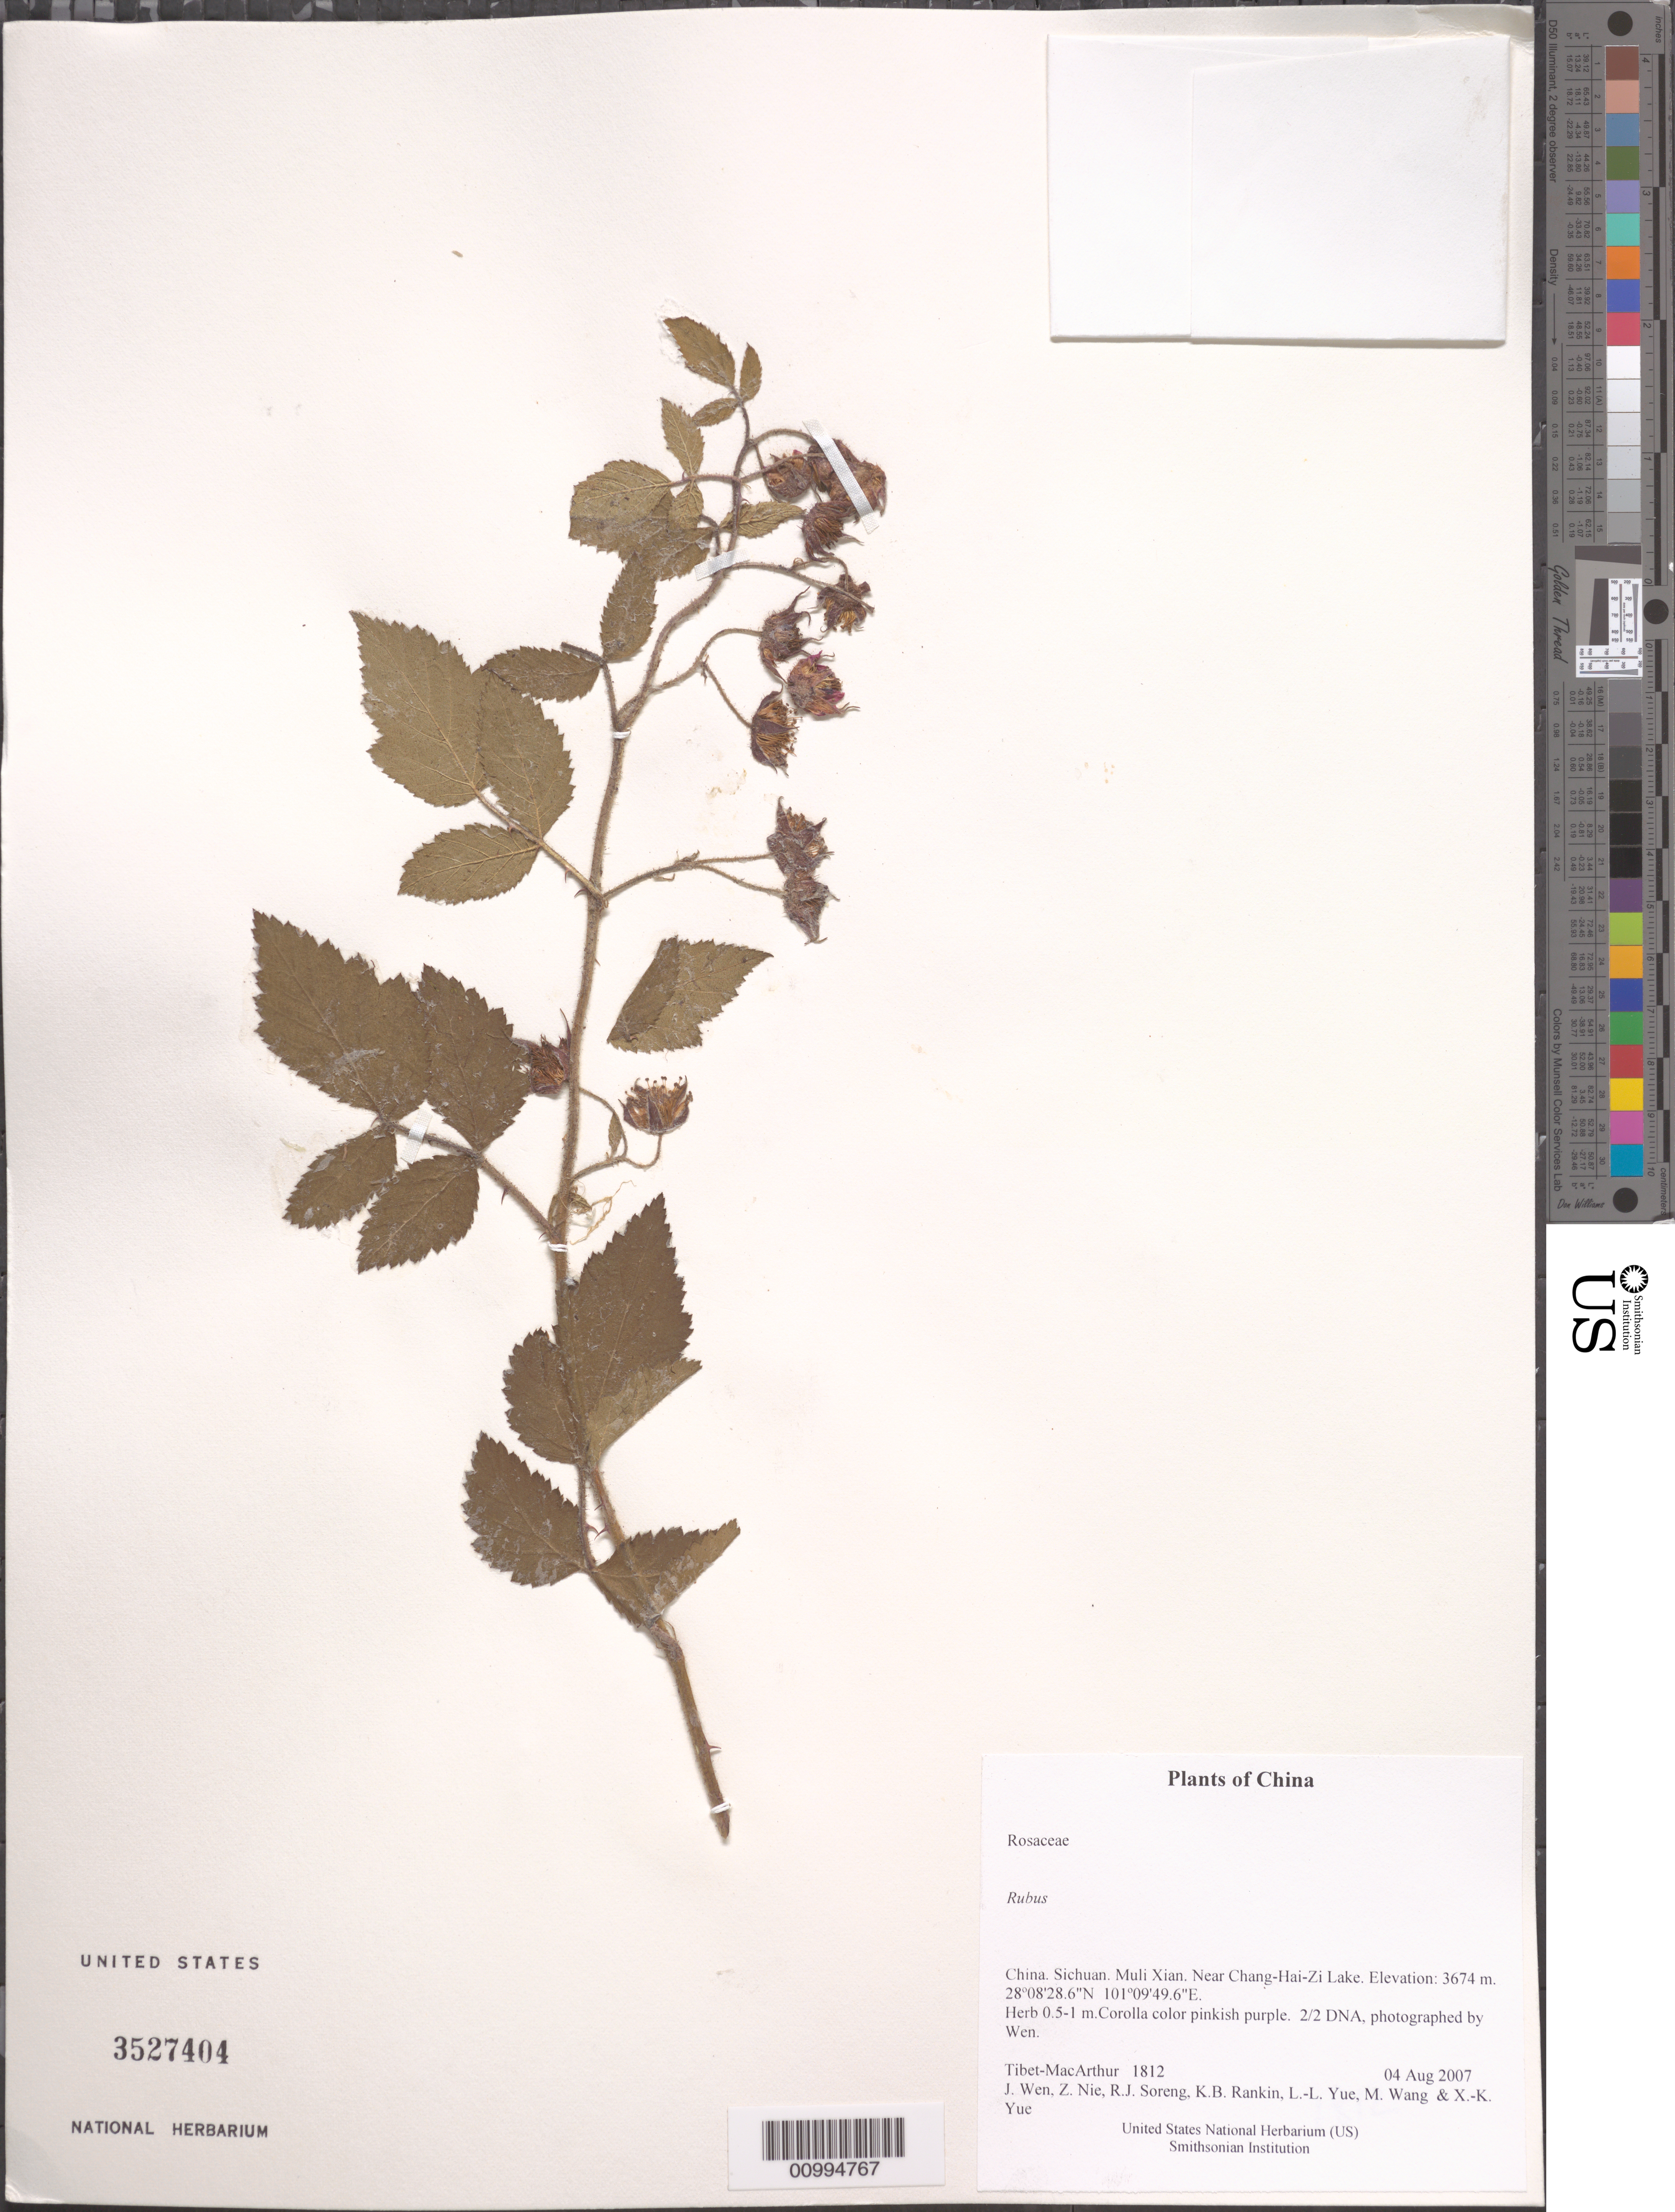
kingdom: Plantae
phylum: Tracheophyta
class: Magnoliopsida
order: Rosales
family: Rosaceae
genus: Rubus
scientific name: Rubus sp.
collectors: Tibet-MacArthur, J. Wen, Z. Nie, R. J. Soreng, K. Rankin, L. Yue, M. Wang & X. Yue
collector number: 1812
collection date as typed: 04 Aug 2007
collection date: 2007-08-04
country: China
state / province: Sichuan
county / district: Muli Xian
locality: Near Chang-Hai-Zi Lake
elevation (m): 3674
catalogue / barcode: US 3527404